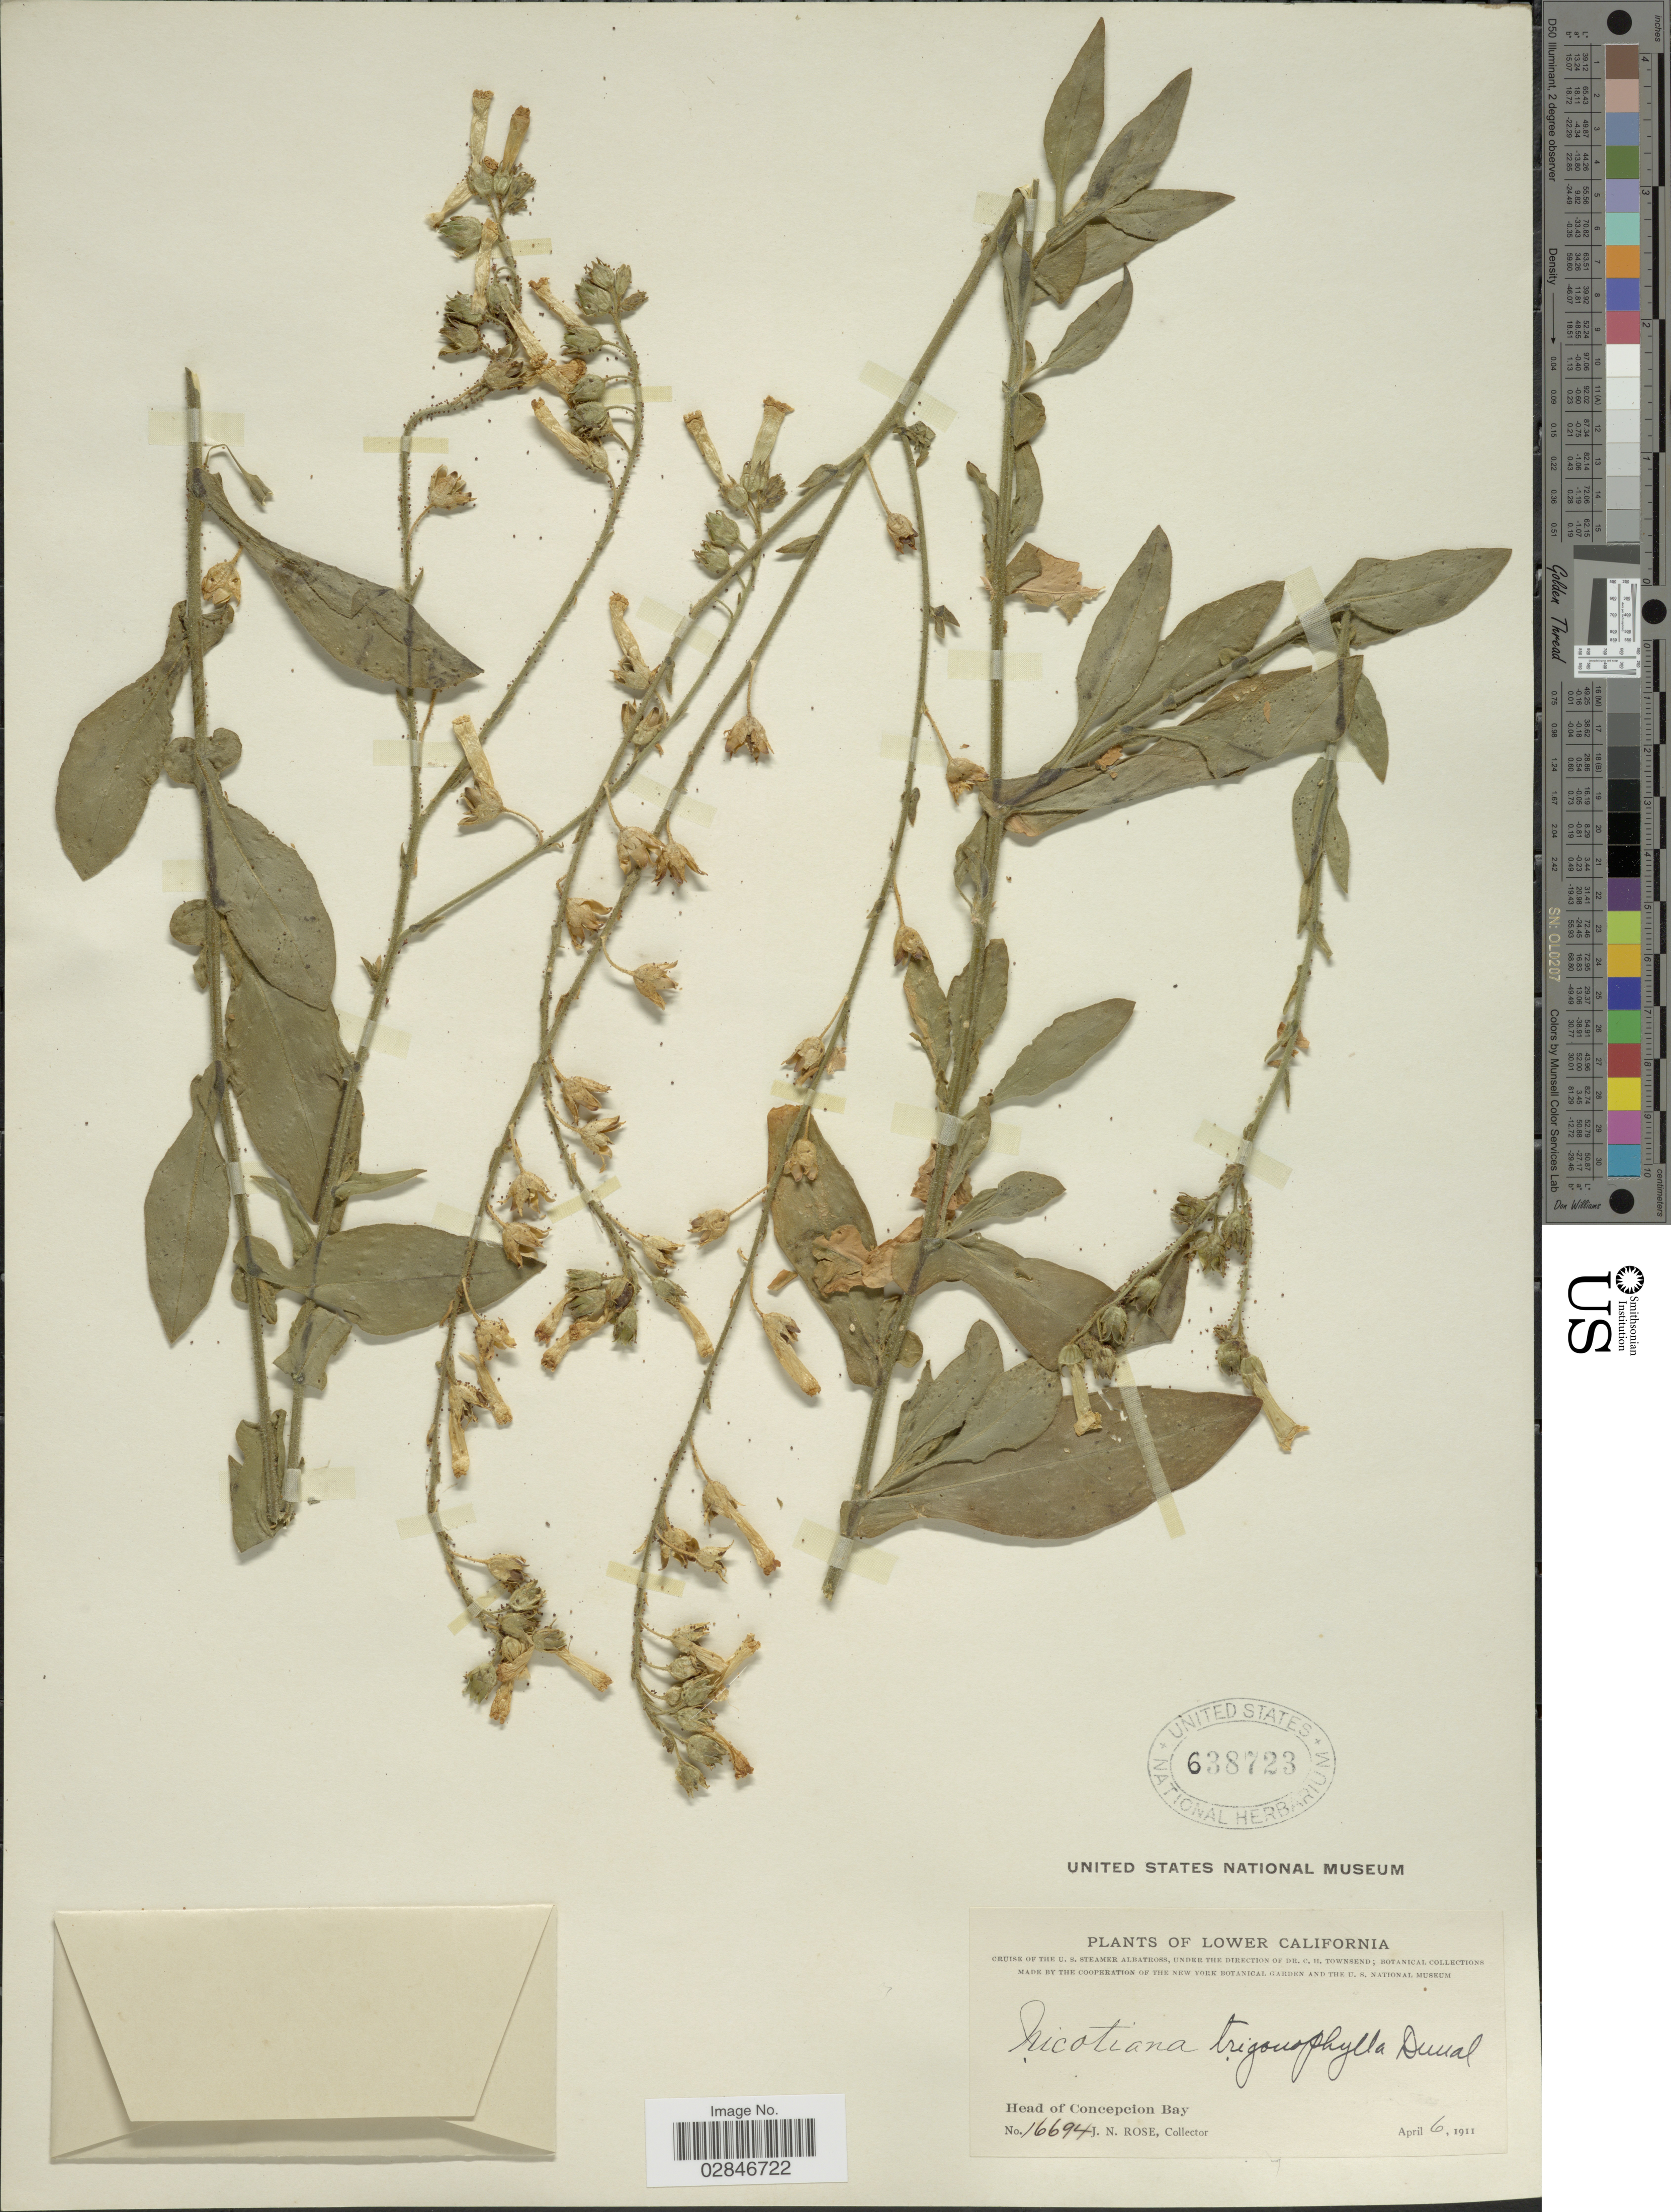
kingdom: Plantae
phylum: Tracheophyta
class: Magnoliopsida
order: Solanales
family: Solanaceae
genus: Nicotiana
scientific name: Nicotiana trigonophylla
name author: Dunal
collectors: J. N. Rose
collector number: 16694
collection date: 1911-04-06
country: Mexico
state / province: Baja California Sur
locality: Lower California, Head of Concepcion Bay.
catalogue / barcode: US 638723